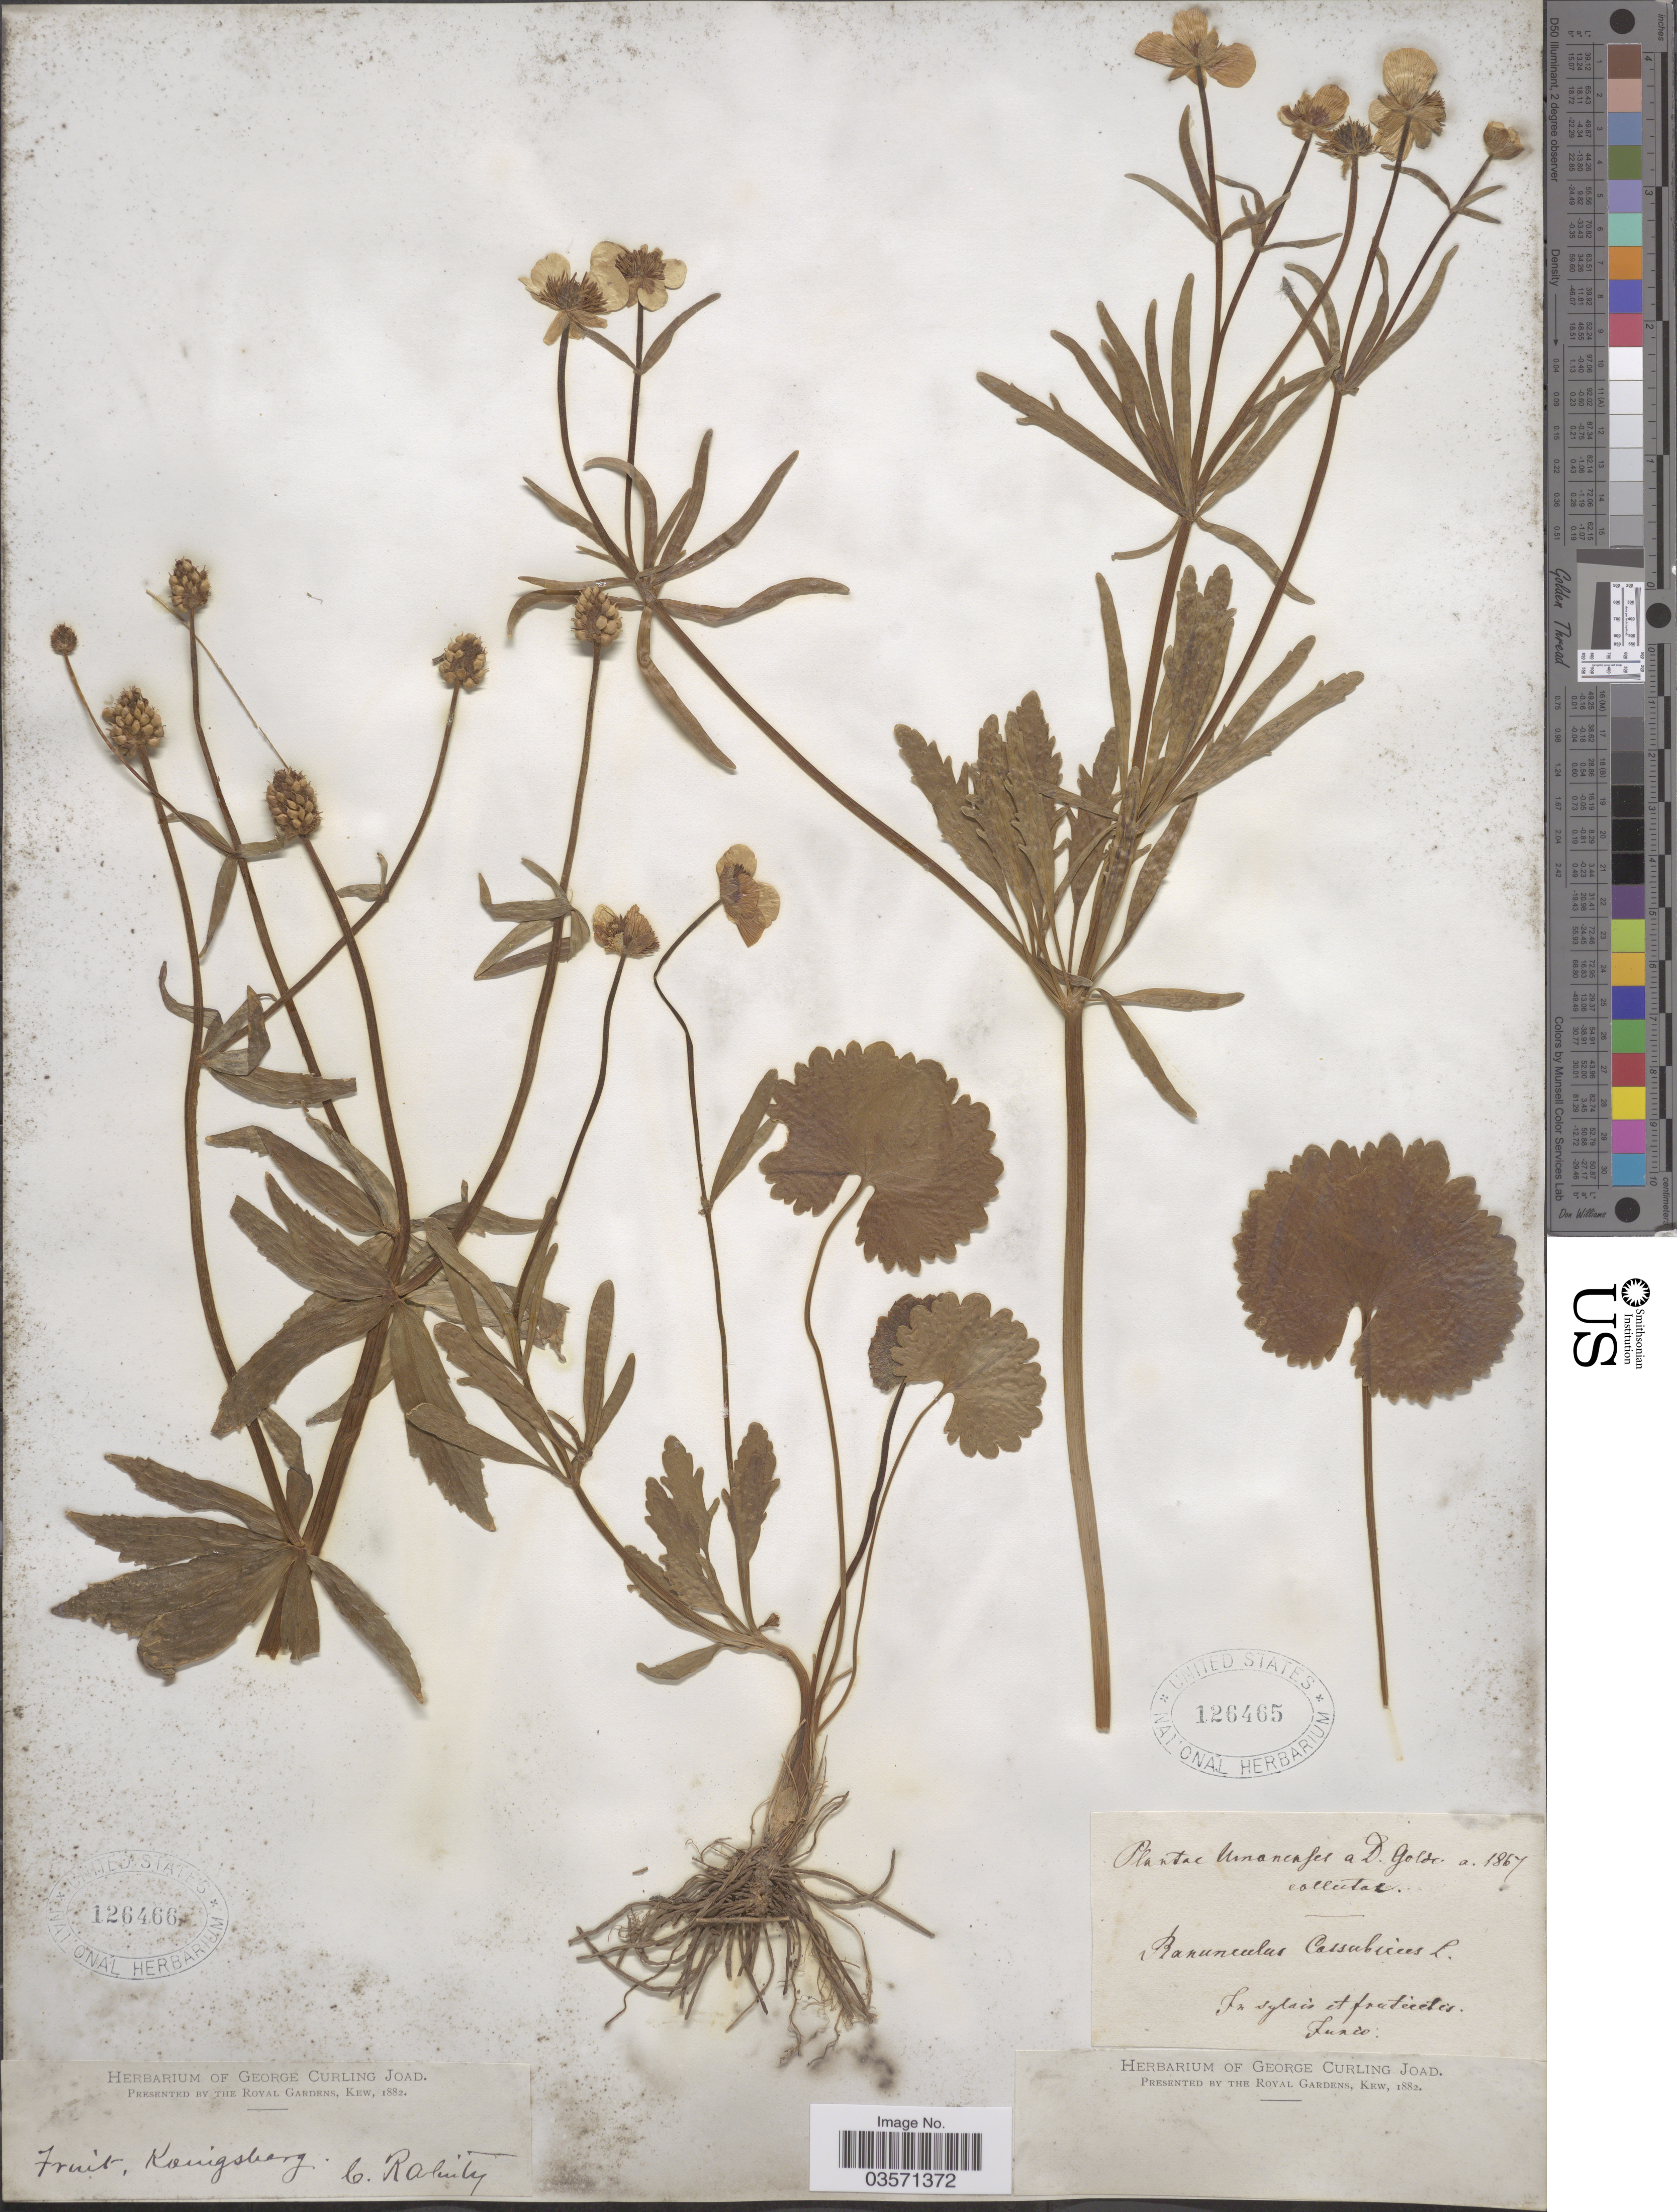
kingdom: Plantae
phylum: Tracheophyta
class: Magnoliopsida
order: Ranunculales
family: Ranunculaceae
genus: Ranunculus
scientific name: Ranunculus cassubicus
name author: L.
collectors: C. G. Baenitz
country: Russian Federation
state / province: Kaliningrad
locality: Konigsberg.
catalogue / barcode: US 126466-2